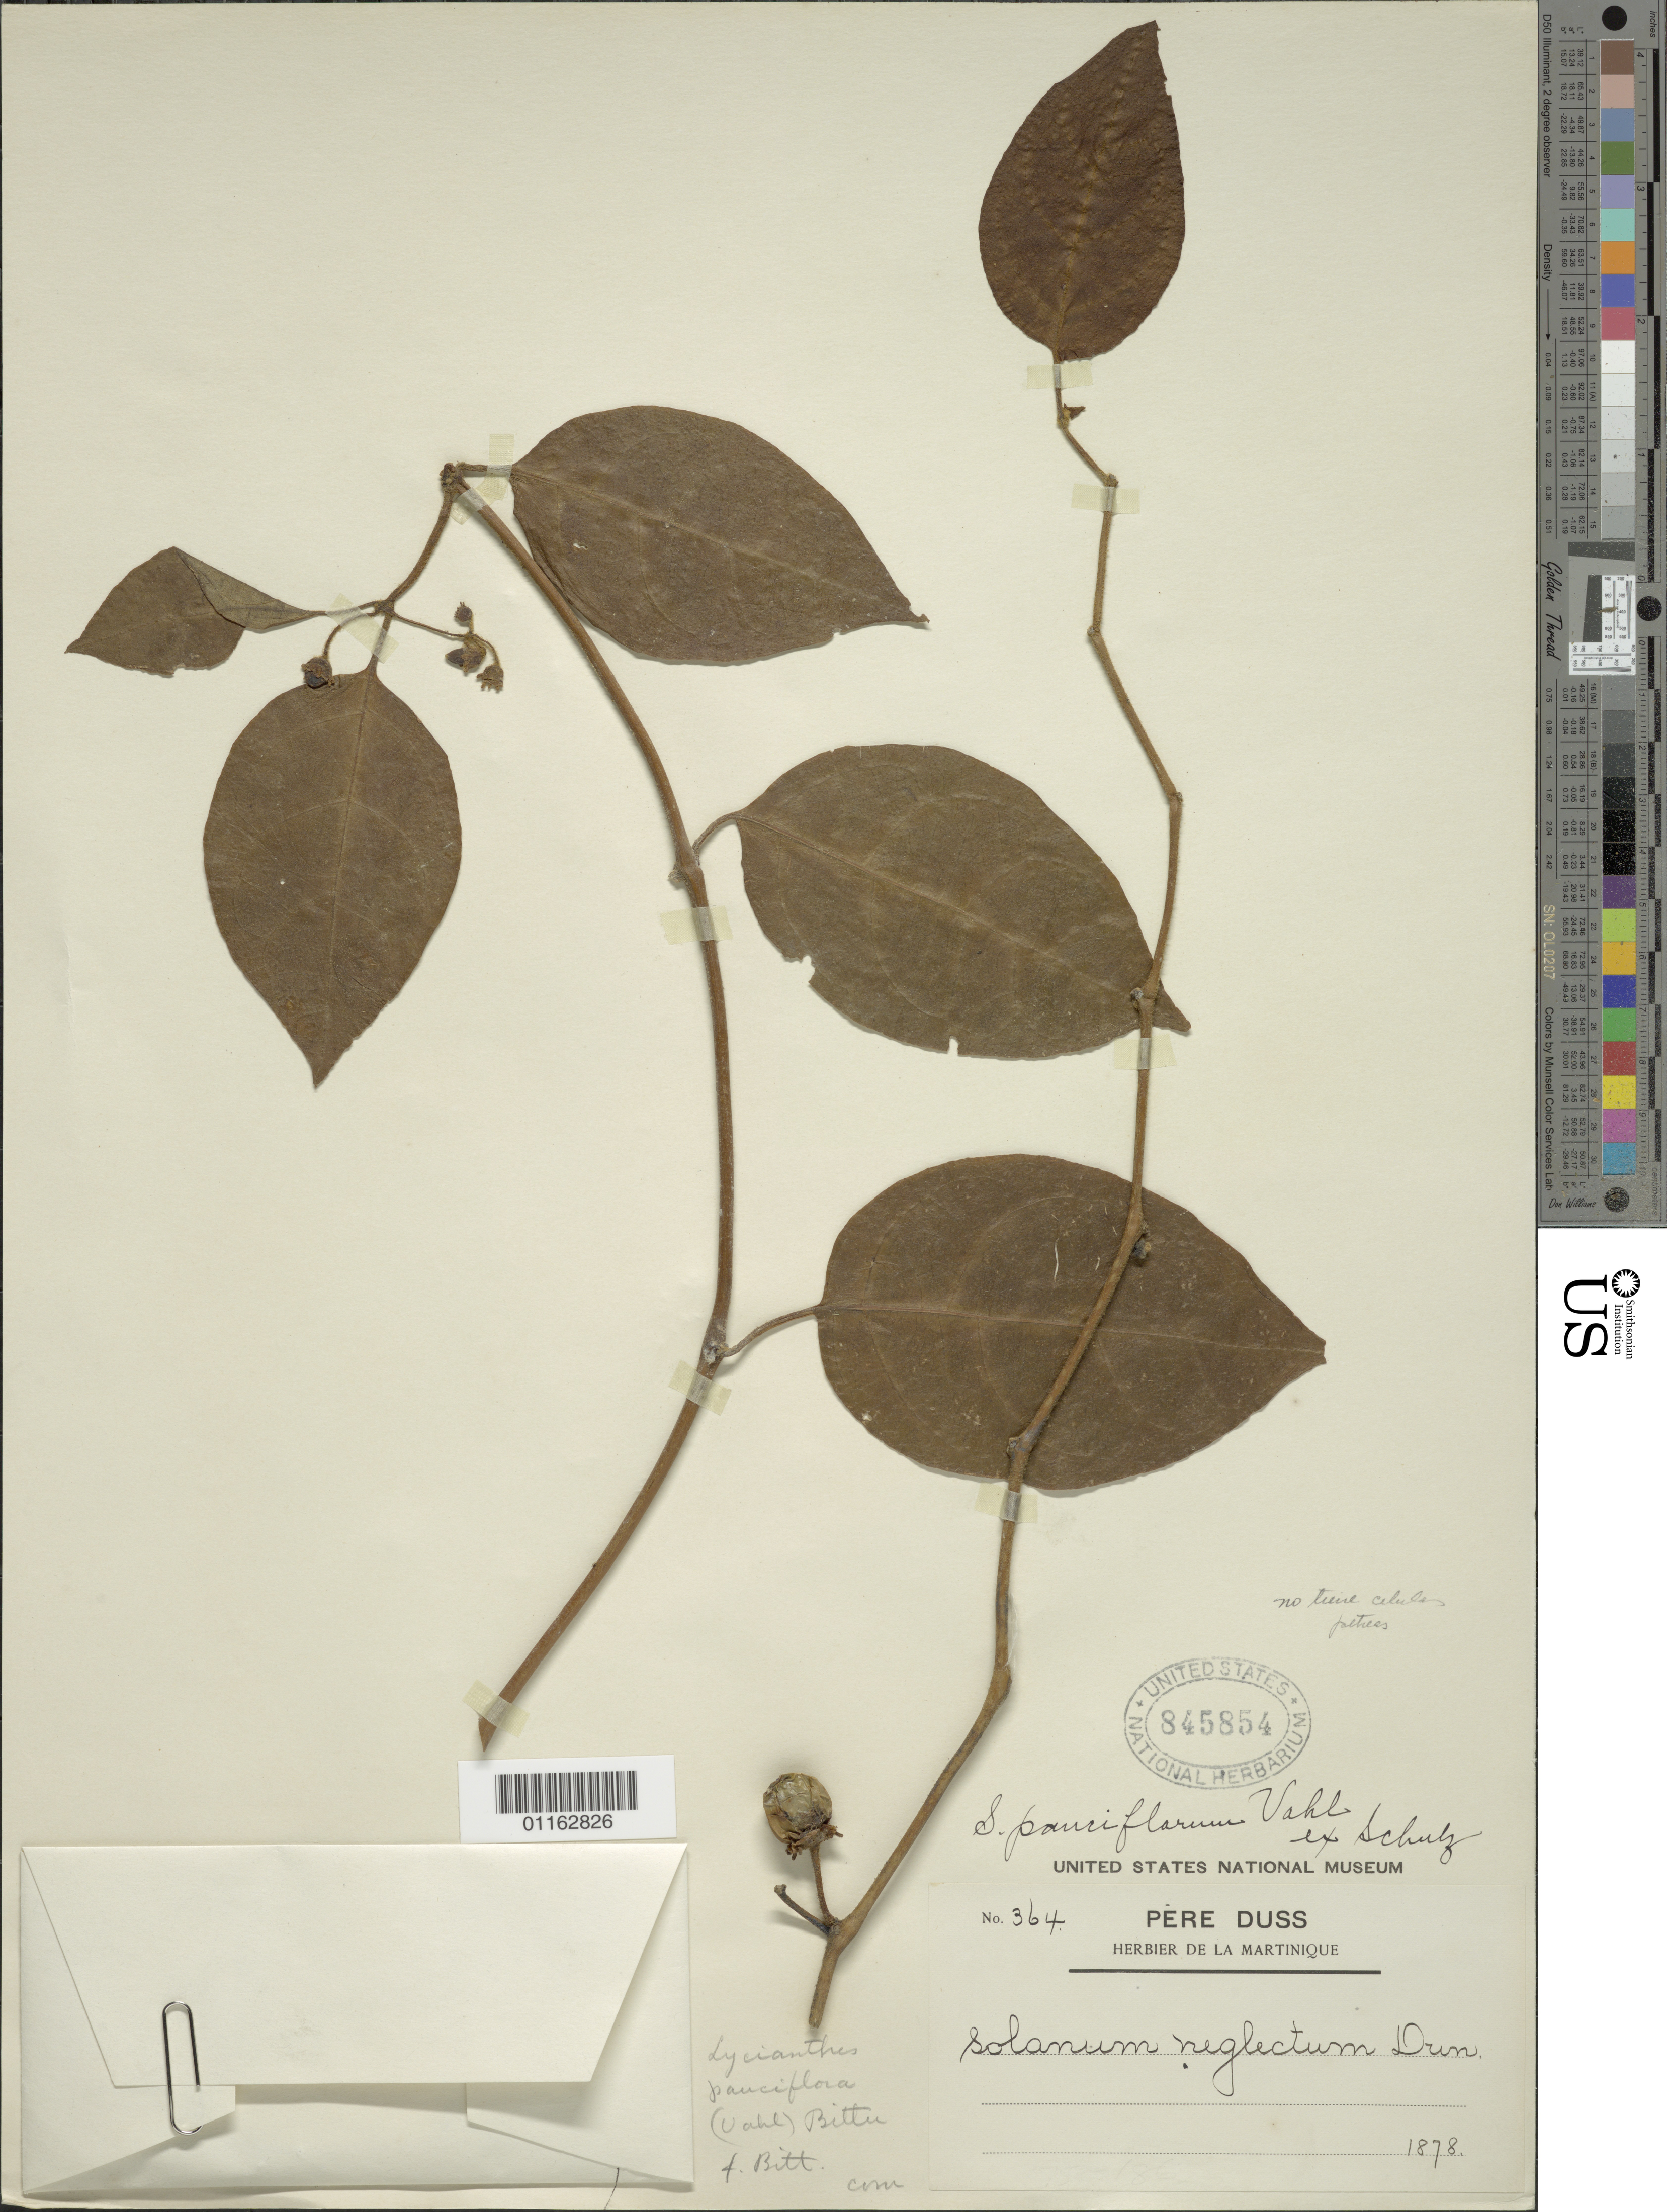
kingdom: Plantae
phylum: Tracheophyta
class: Magnoliopsida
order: Solanales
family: Solanaceae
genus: Lycianthes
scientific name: Lycianthes pauciflora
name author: (Vahl) Bitter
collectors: Père Duss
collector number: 364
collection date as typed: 1878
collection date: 1878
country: Martinique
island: Martinique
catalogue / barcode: US 845854